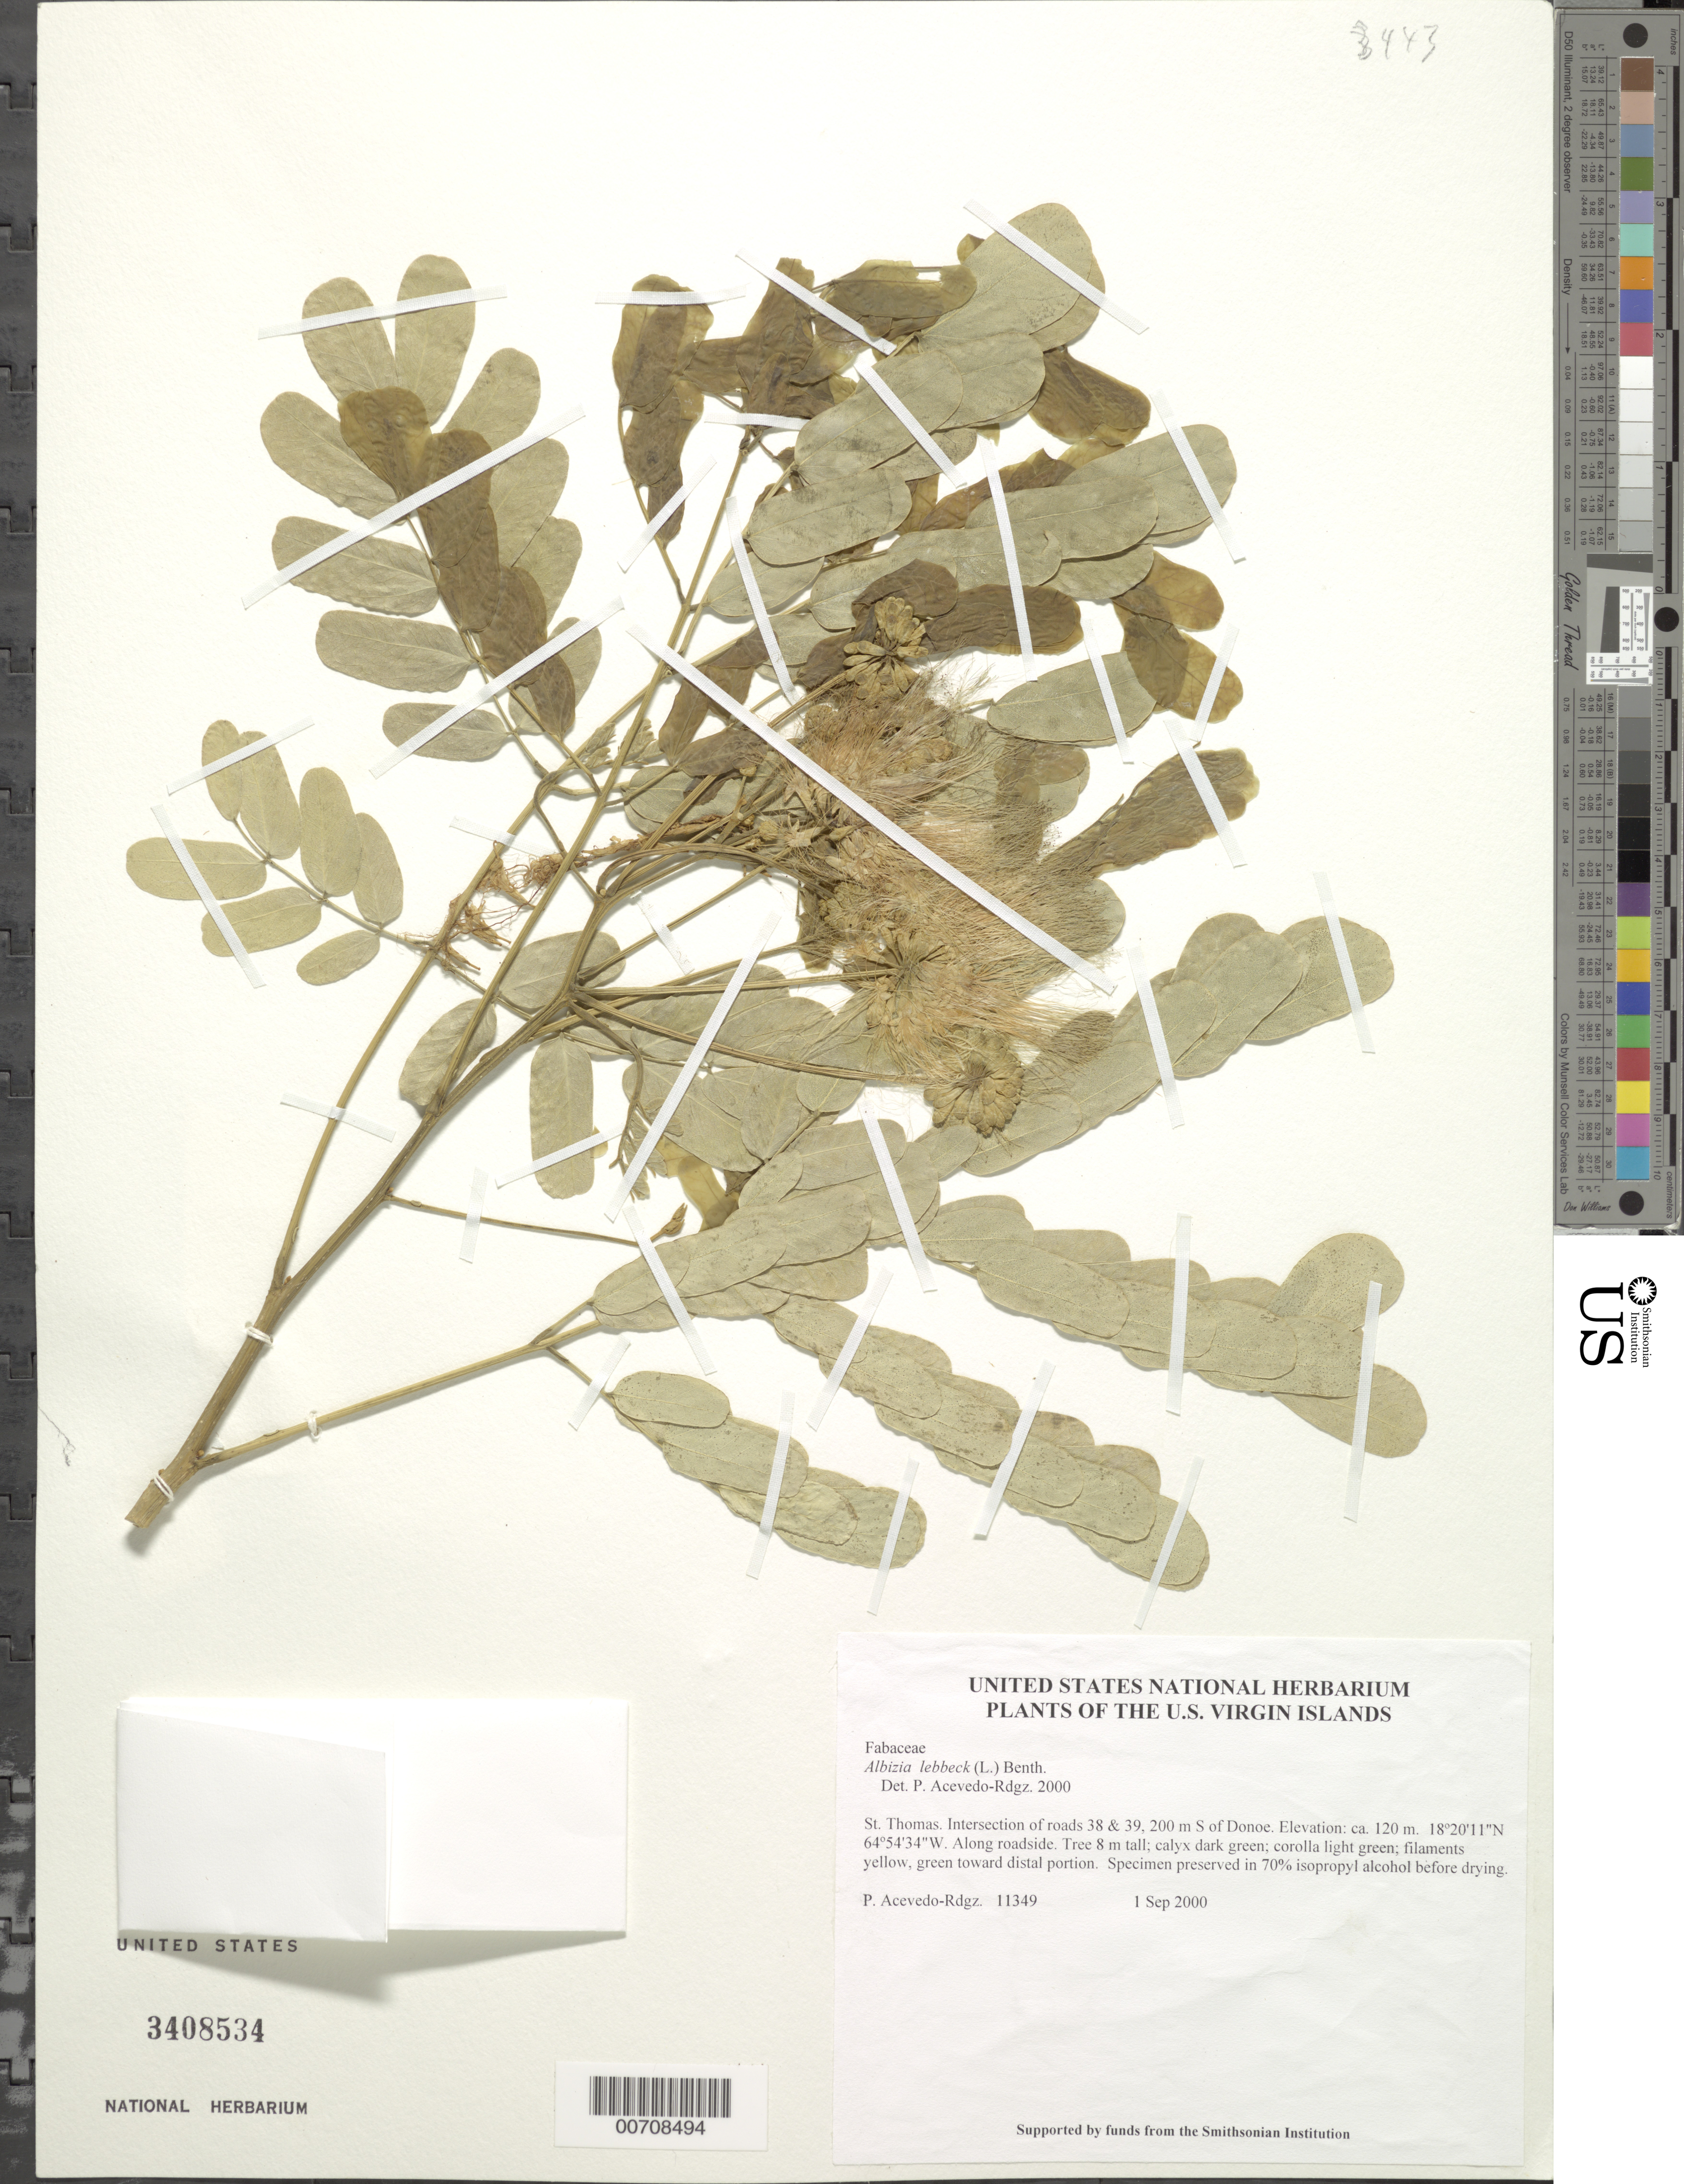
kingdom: Plantae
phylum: Tracheophyta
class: Magnoliopsida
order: Fabales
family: Fabaceae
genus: Albizia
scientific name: Albizia lebbeck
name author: (L.) Benth.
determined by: Acevedo-Rodríguez, P., (BOT), Smithsonian Institution - National Museum of Natural History (UNITED STATES)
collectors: P. Acevedo-Rodr.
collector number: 11349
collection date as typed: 01 Sep 2000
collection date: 2000-09-01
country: U.S. Virgin Islands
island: St. Thomas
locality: Intersection of roads 38 & 39, 200 m S of Donoe.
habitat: Along roadside.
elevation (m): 120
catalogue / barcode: US 3408534